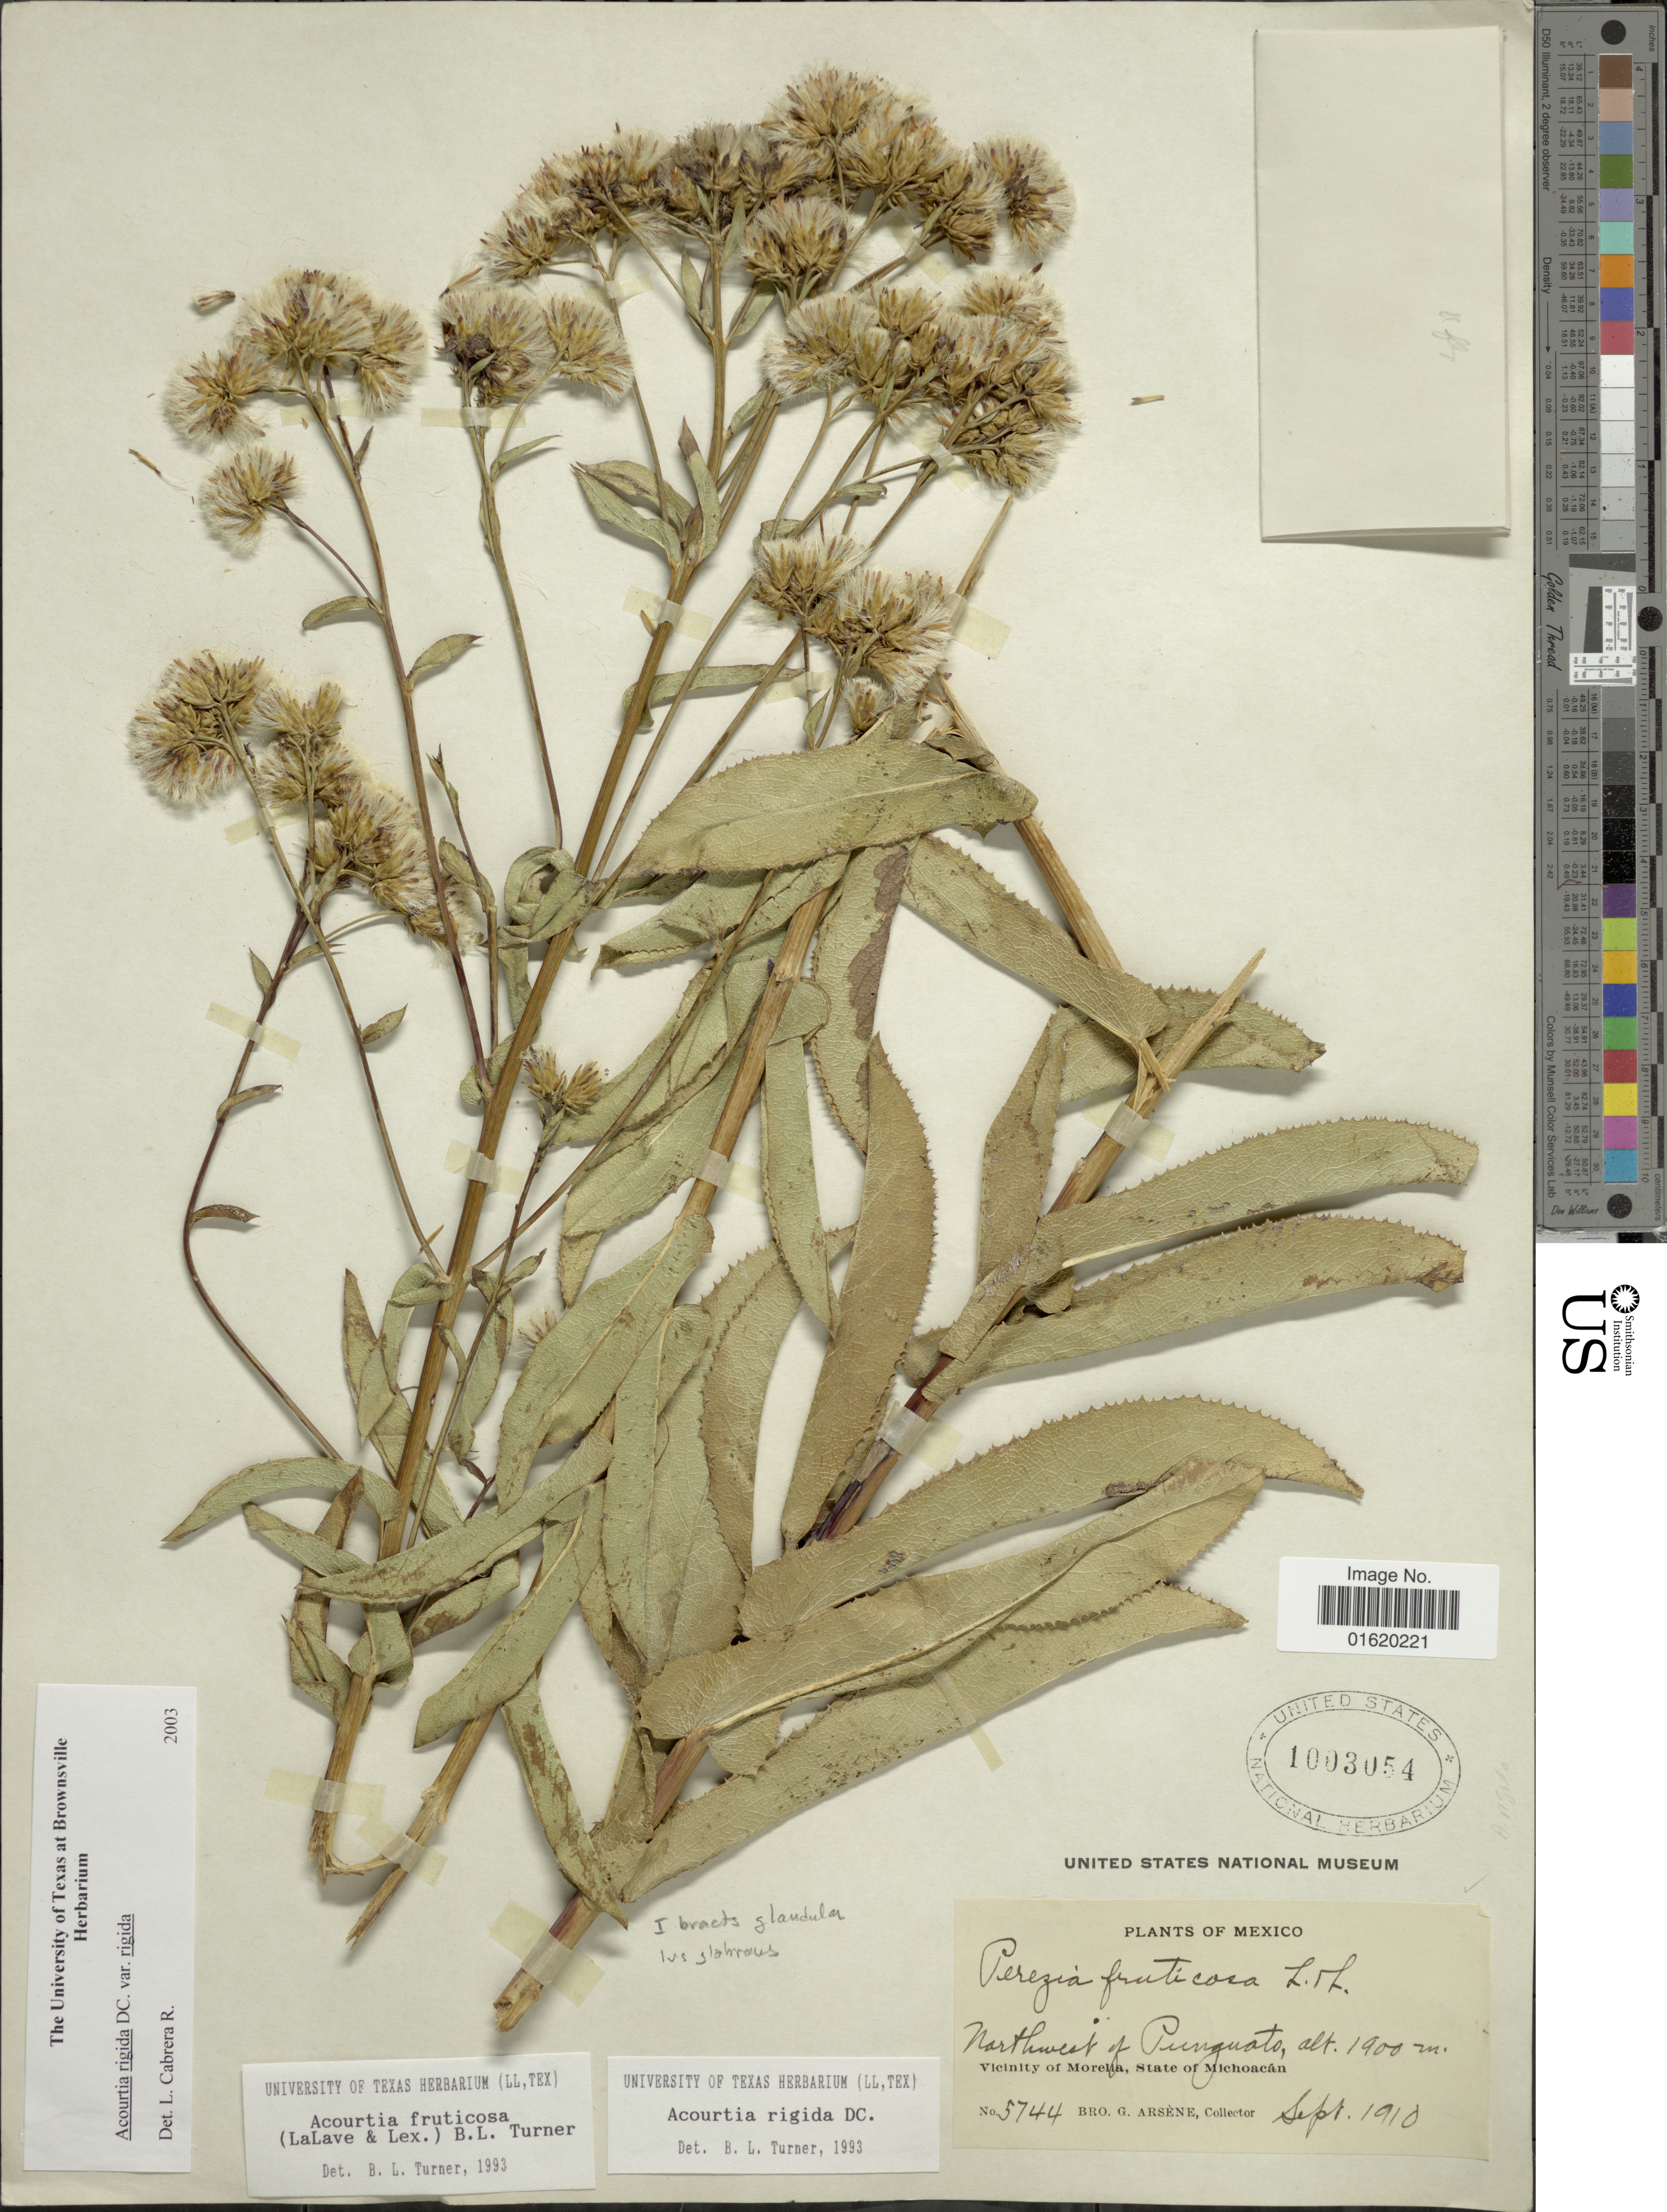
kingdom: Plantae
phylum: Tracheophyta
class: Magnoliopsida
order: Asterales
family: Asteraceae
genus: Acourtia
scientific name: Acourtia rigida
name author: DC.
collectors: Bro. G. Arsène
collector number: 5744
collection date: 1910-09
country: Mexico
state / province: Michoacán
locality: Northwest of Punguato, vicinity of Morelia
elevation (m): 1900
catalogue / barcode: US 1003054